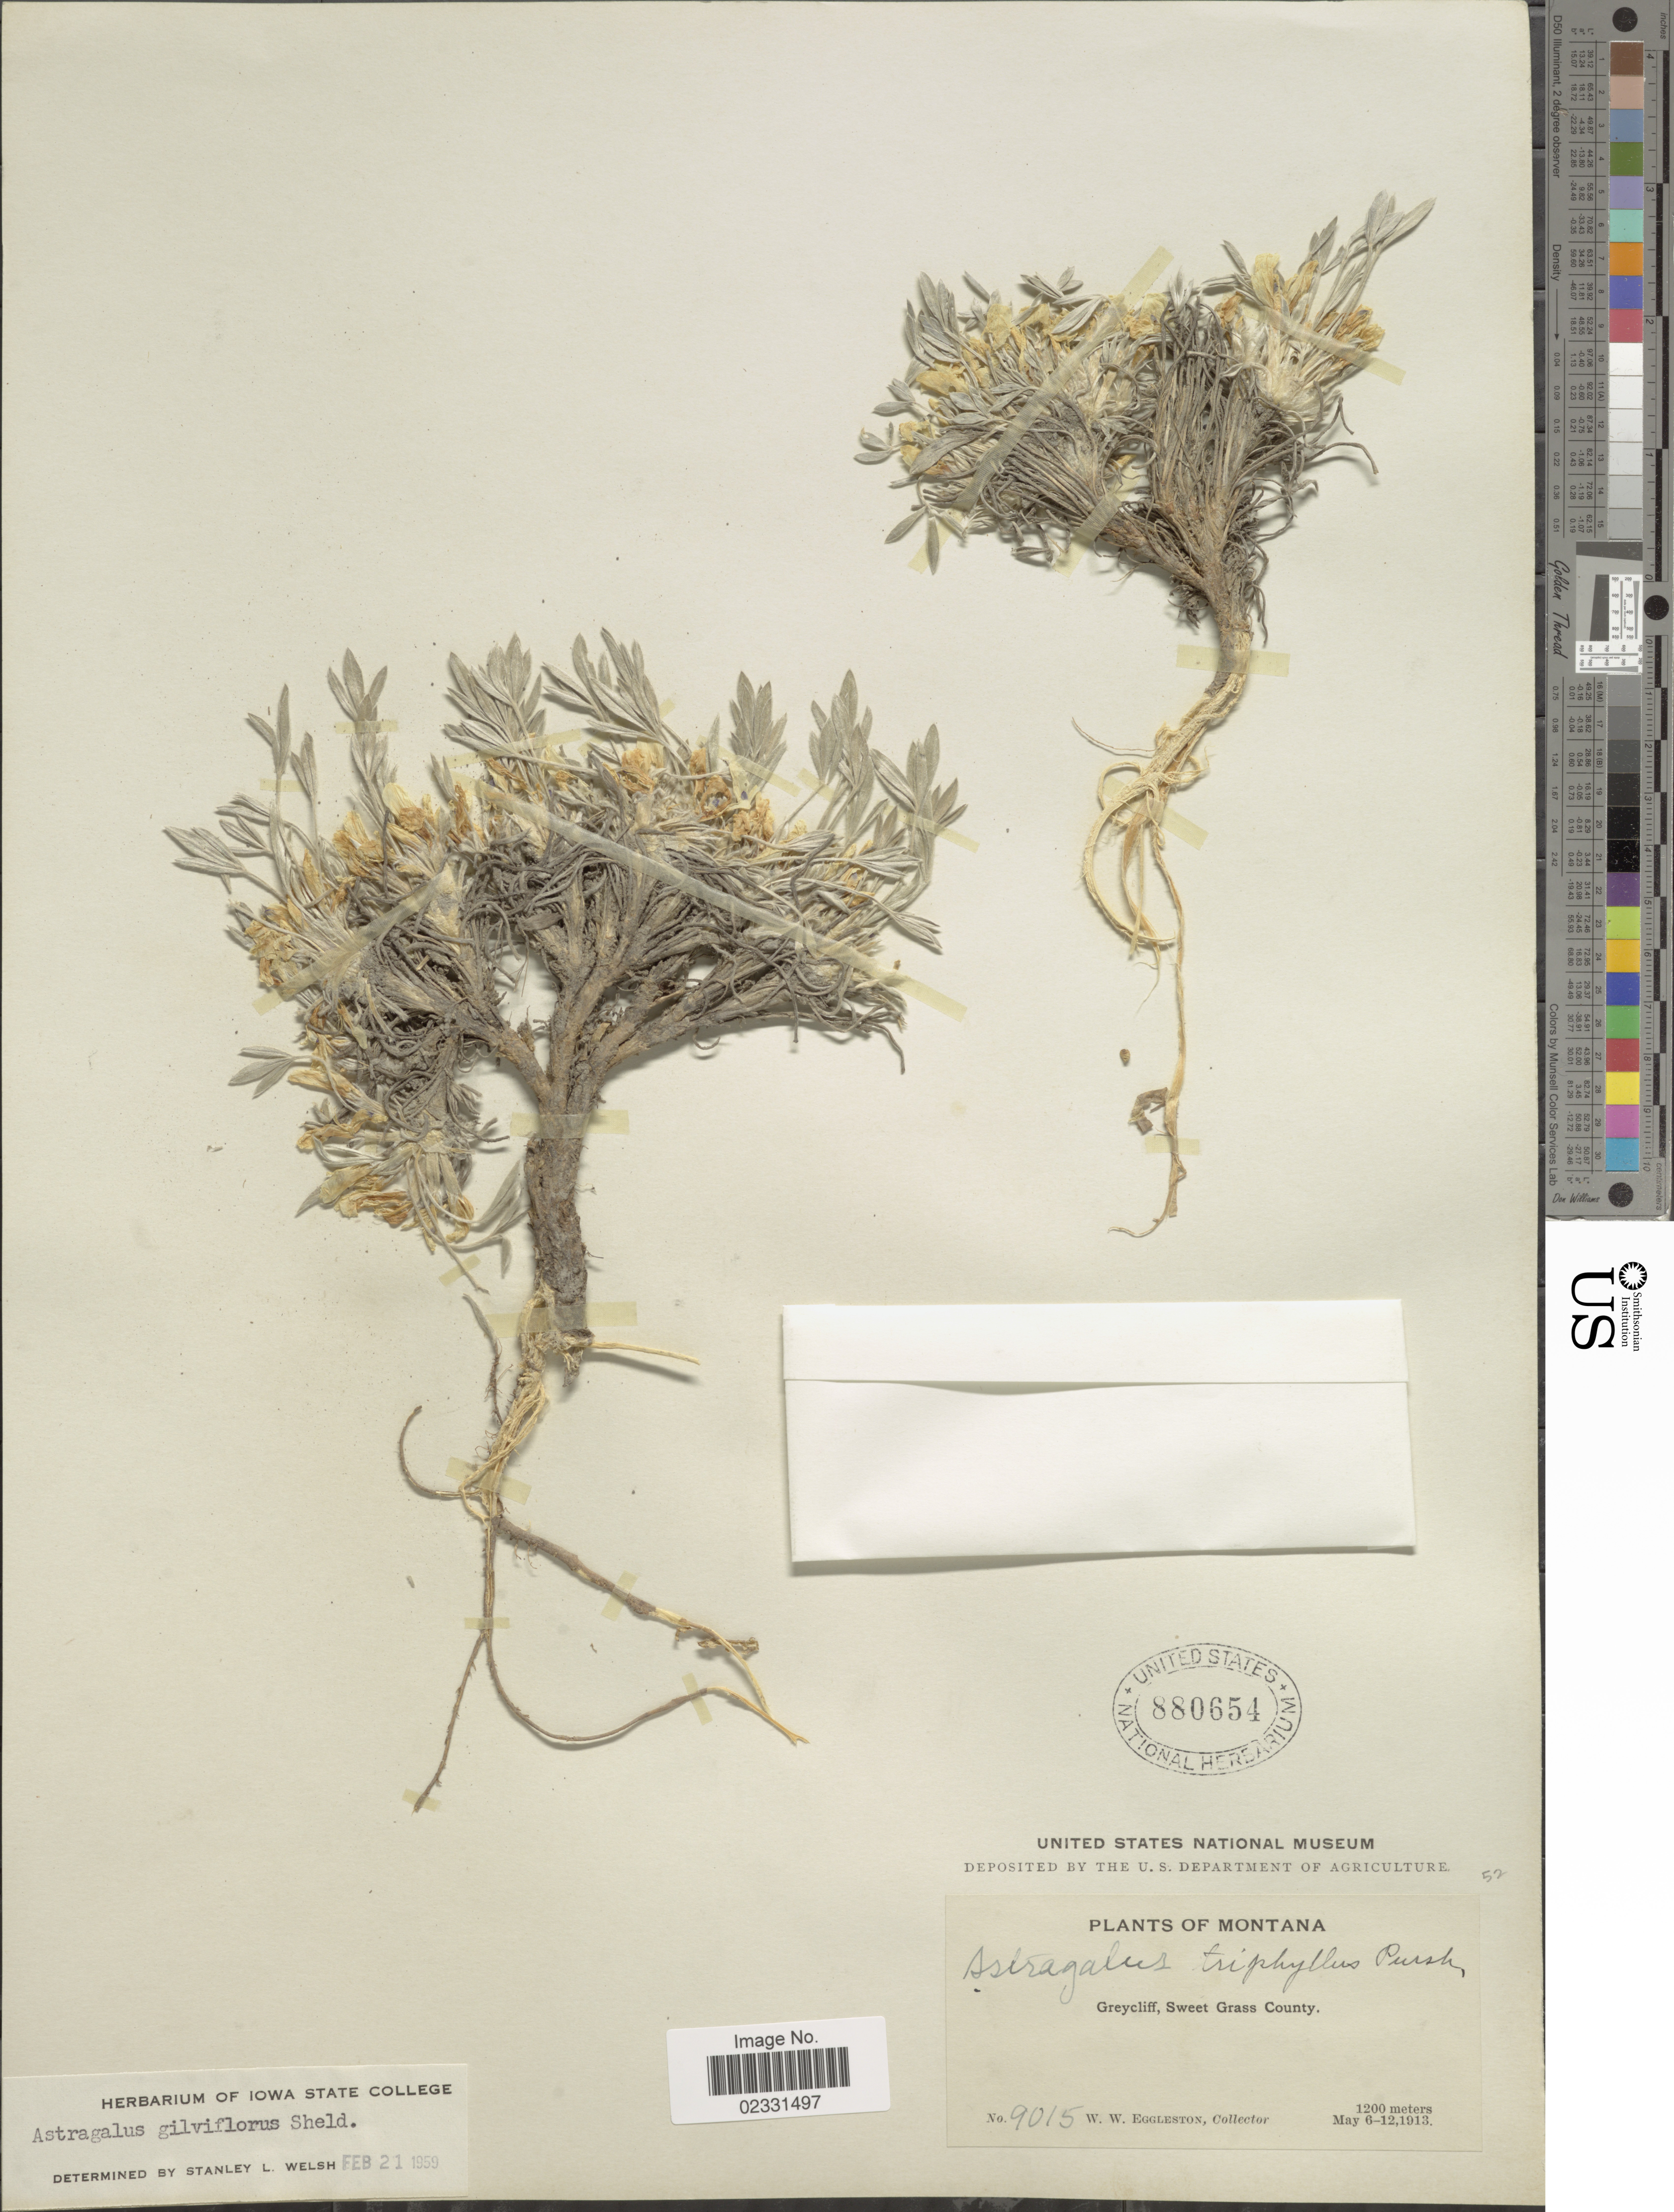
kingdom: Plantae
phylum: Tracheophyta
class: Magnoliopsida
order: Fabales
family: Fabaceae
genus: Astragalus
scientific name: Astragalus gilviflorus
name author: E. Sheld.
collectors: W. W. Eggleston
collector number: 9015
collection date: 1913-05-06/1913-05-12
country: United States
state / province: Montana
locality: Greycliff, Sweet Grass County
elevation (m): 1200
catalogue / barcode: US 880654